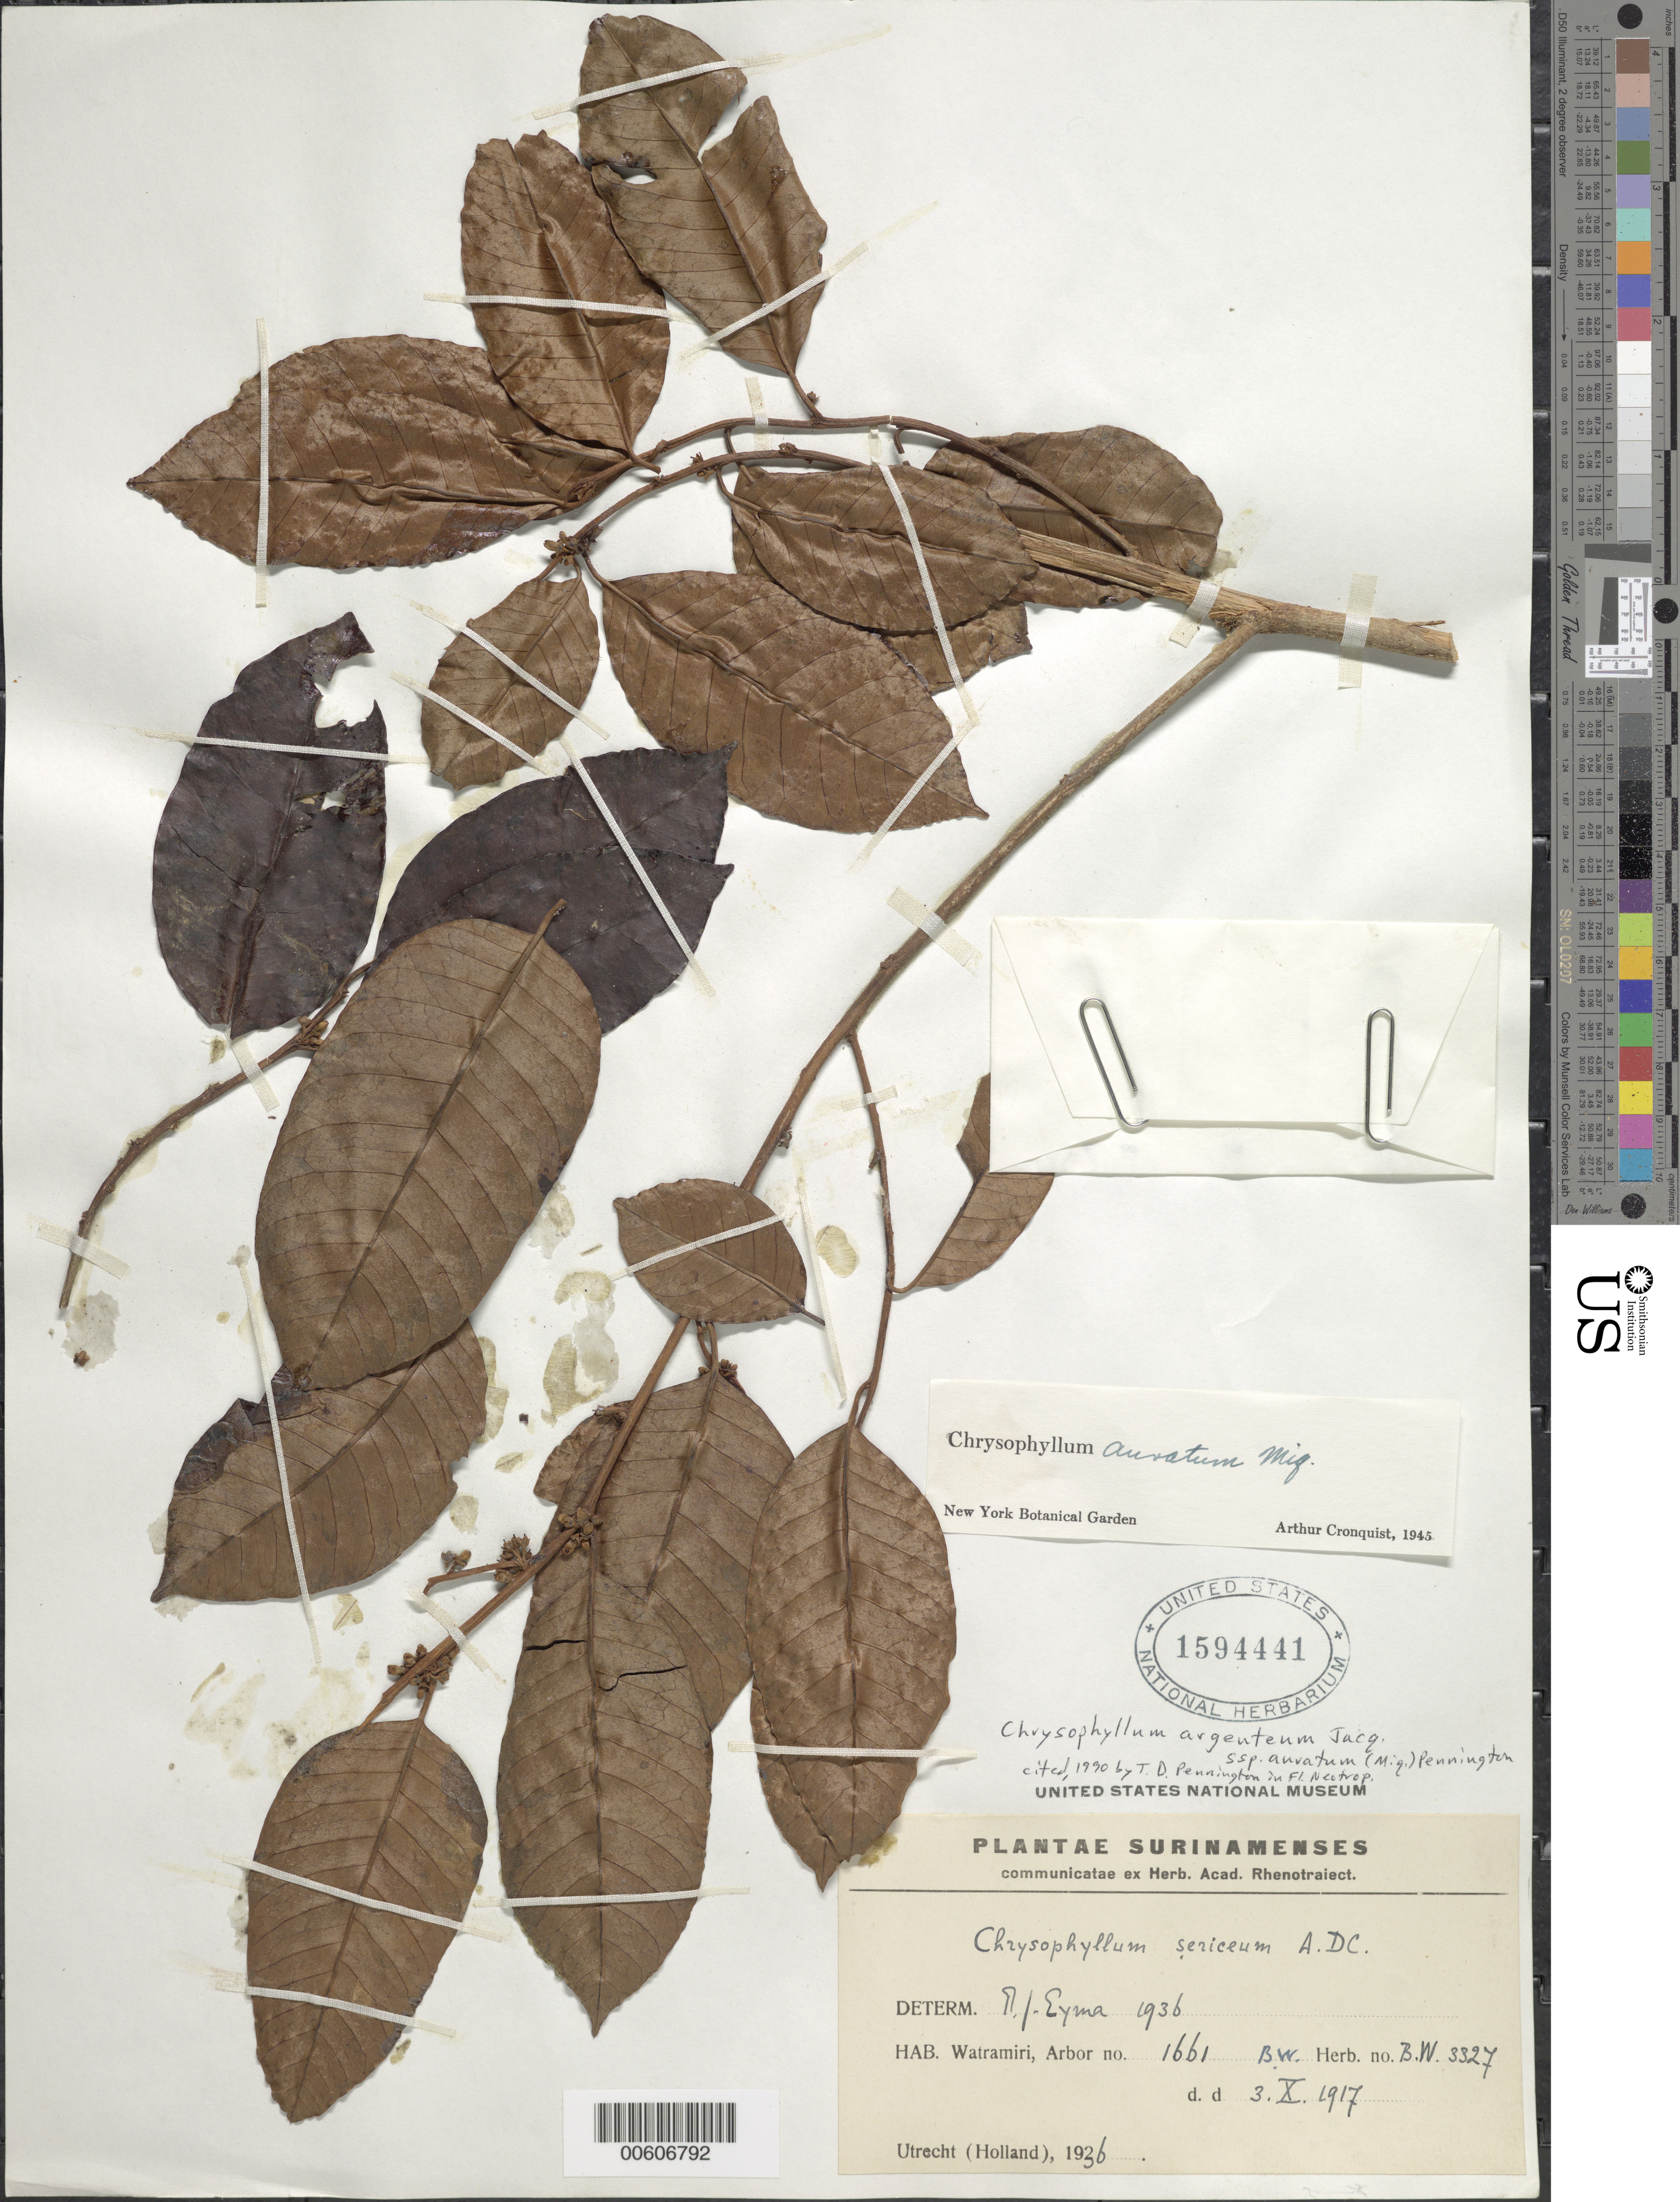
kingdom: Plantae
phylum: Tracheophyta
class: Magnoliopsida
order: Ericales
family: Sapotaceae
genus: Chrysophyllum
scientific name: Chrysophyllum argenteum subsp. auratum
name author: (Miq.) T.D. Penn.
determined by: Pennington, T. D., (K)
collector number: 3327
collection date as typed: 3-Oct-17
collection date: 1917-10-03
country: Suriname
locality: Watramiri, Forest Reserve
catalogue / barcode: US 1594441